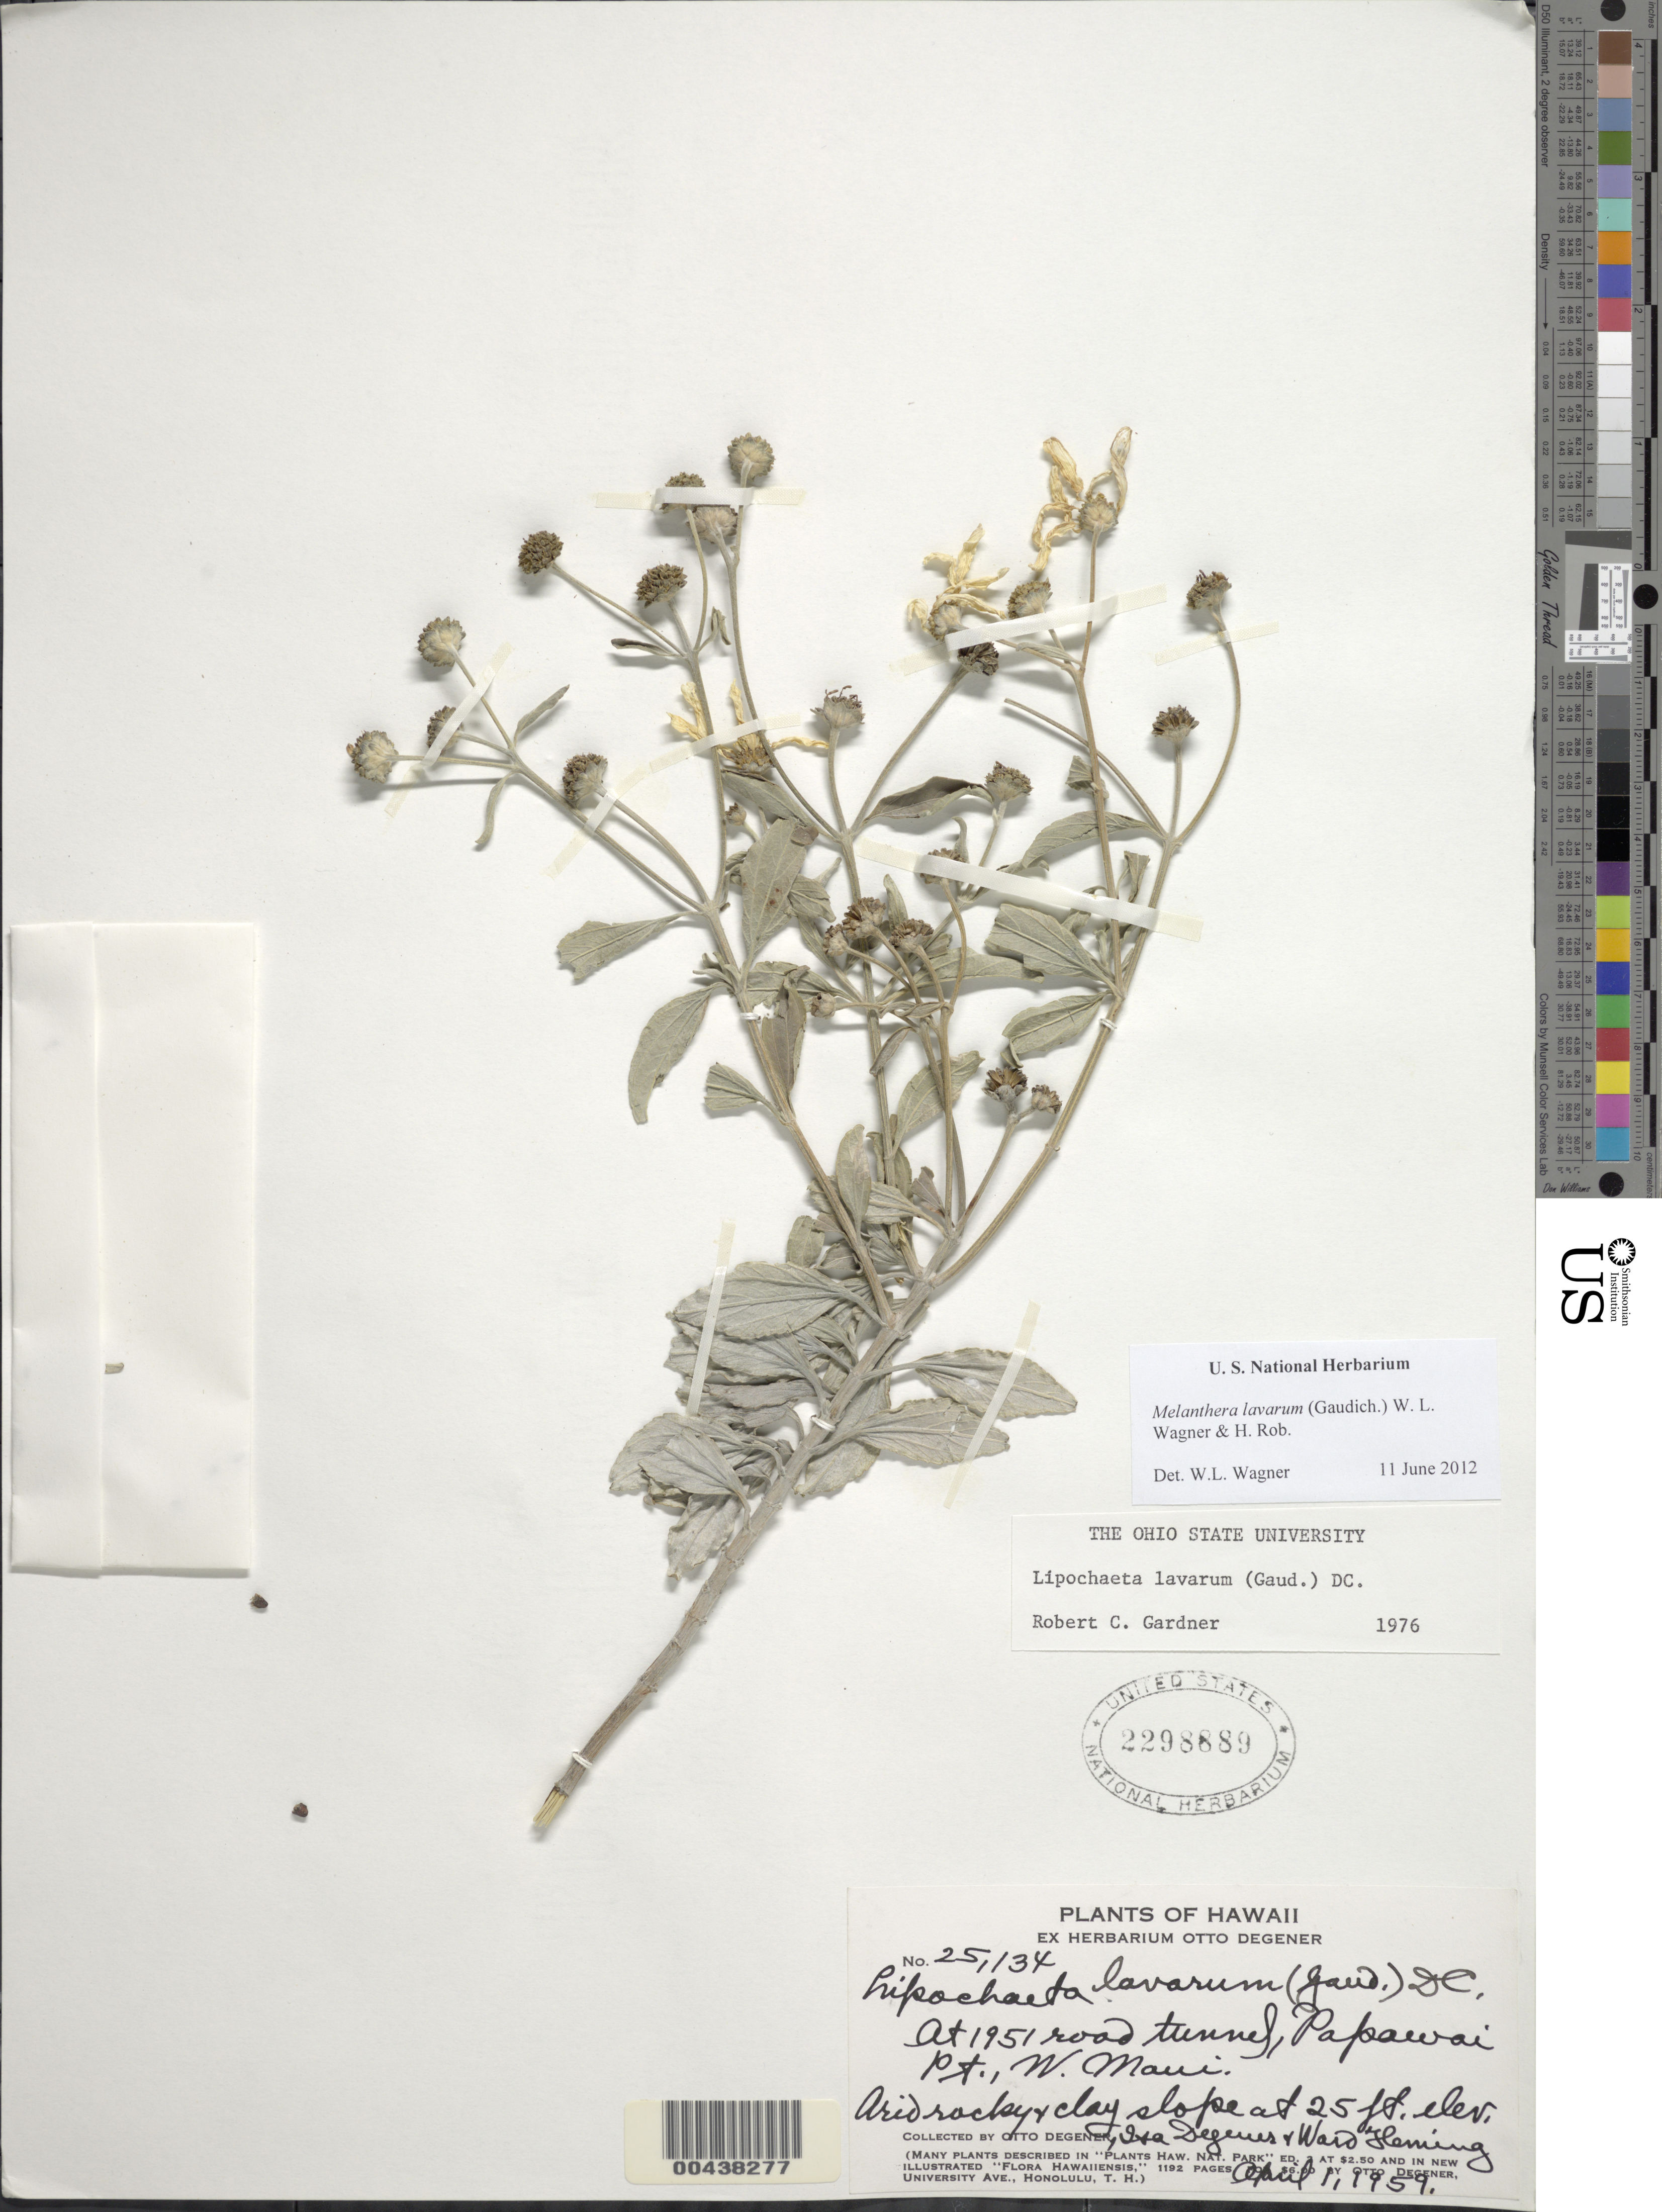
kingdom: Plantae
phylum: Tracheophyta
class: Magnoliopsida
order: Asterales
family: Asteraceae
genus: Wollastonia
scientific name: Wollastonia lavarum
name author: (Gaudich.) Orchard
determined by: Wagner, W. L., (BOT), Smithsonian Institution - National Museum of Natural History (UNITED STATES)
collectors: O. Degener, I. Degener & W. Fleming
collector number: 25134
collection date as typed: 1 Apr 1959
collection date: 1959-04-01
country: United States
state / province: Hawaii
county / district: Maui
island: Maui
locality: At 1951 road tunnel, Papawai Point, W Maui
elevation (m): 8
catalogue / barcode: US 2298889